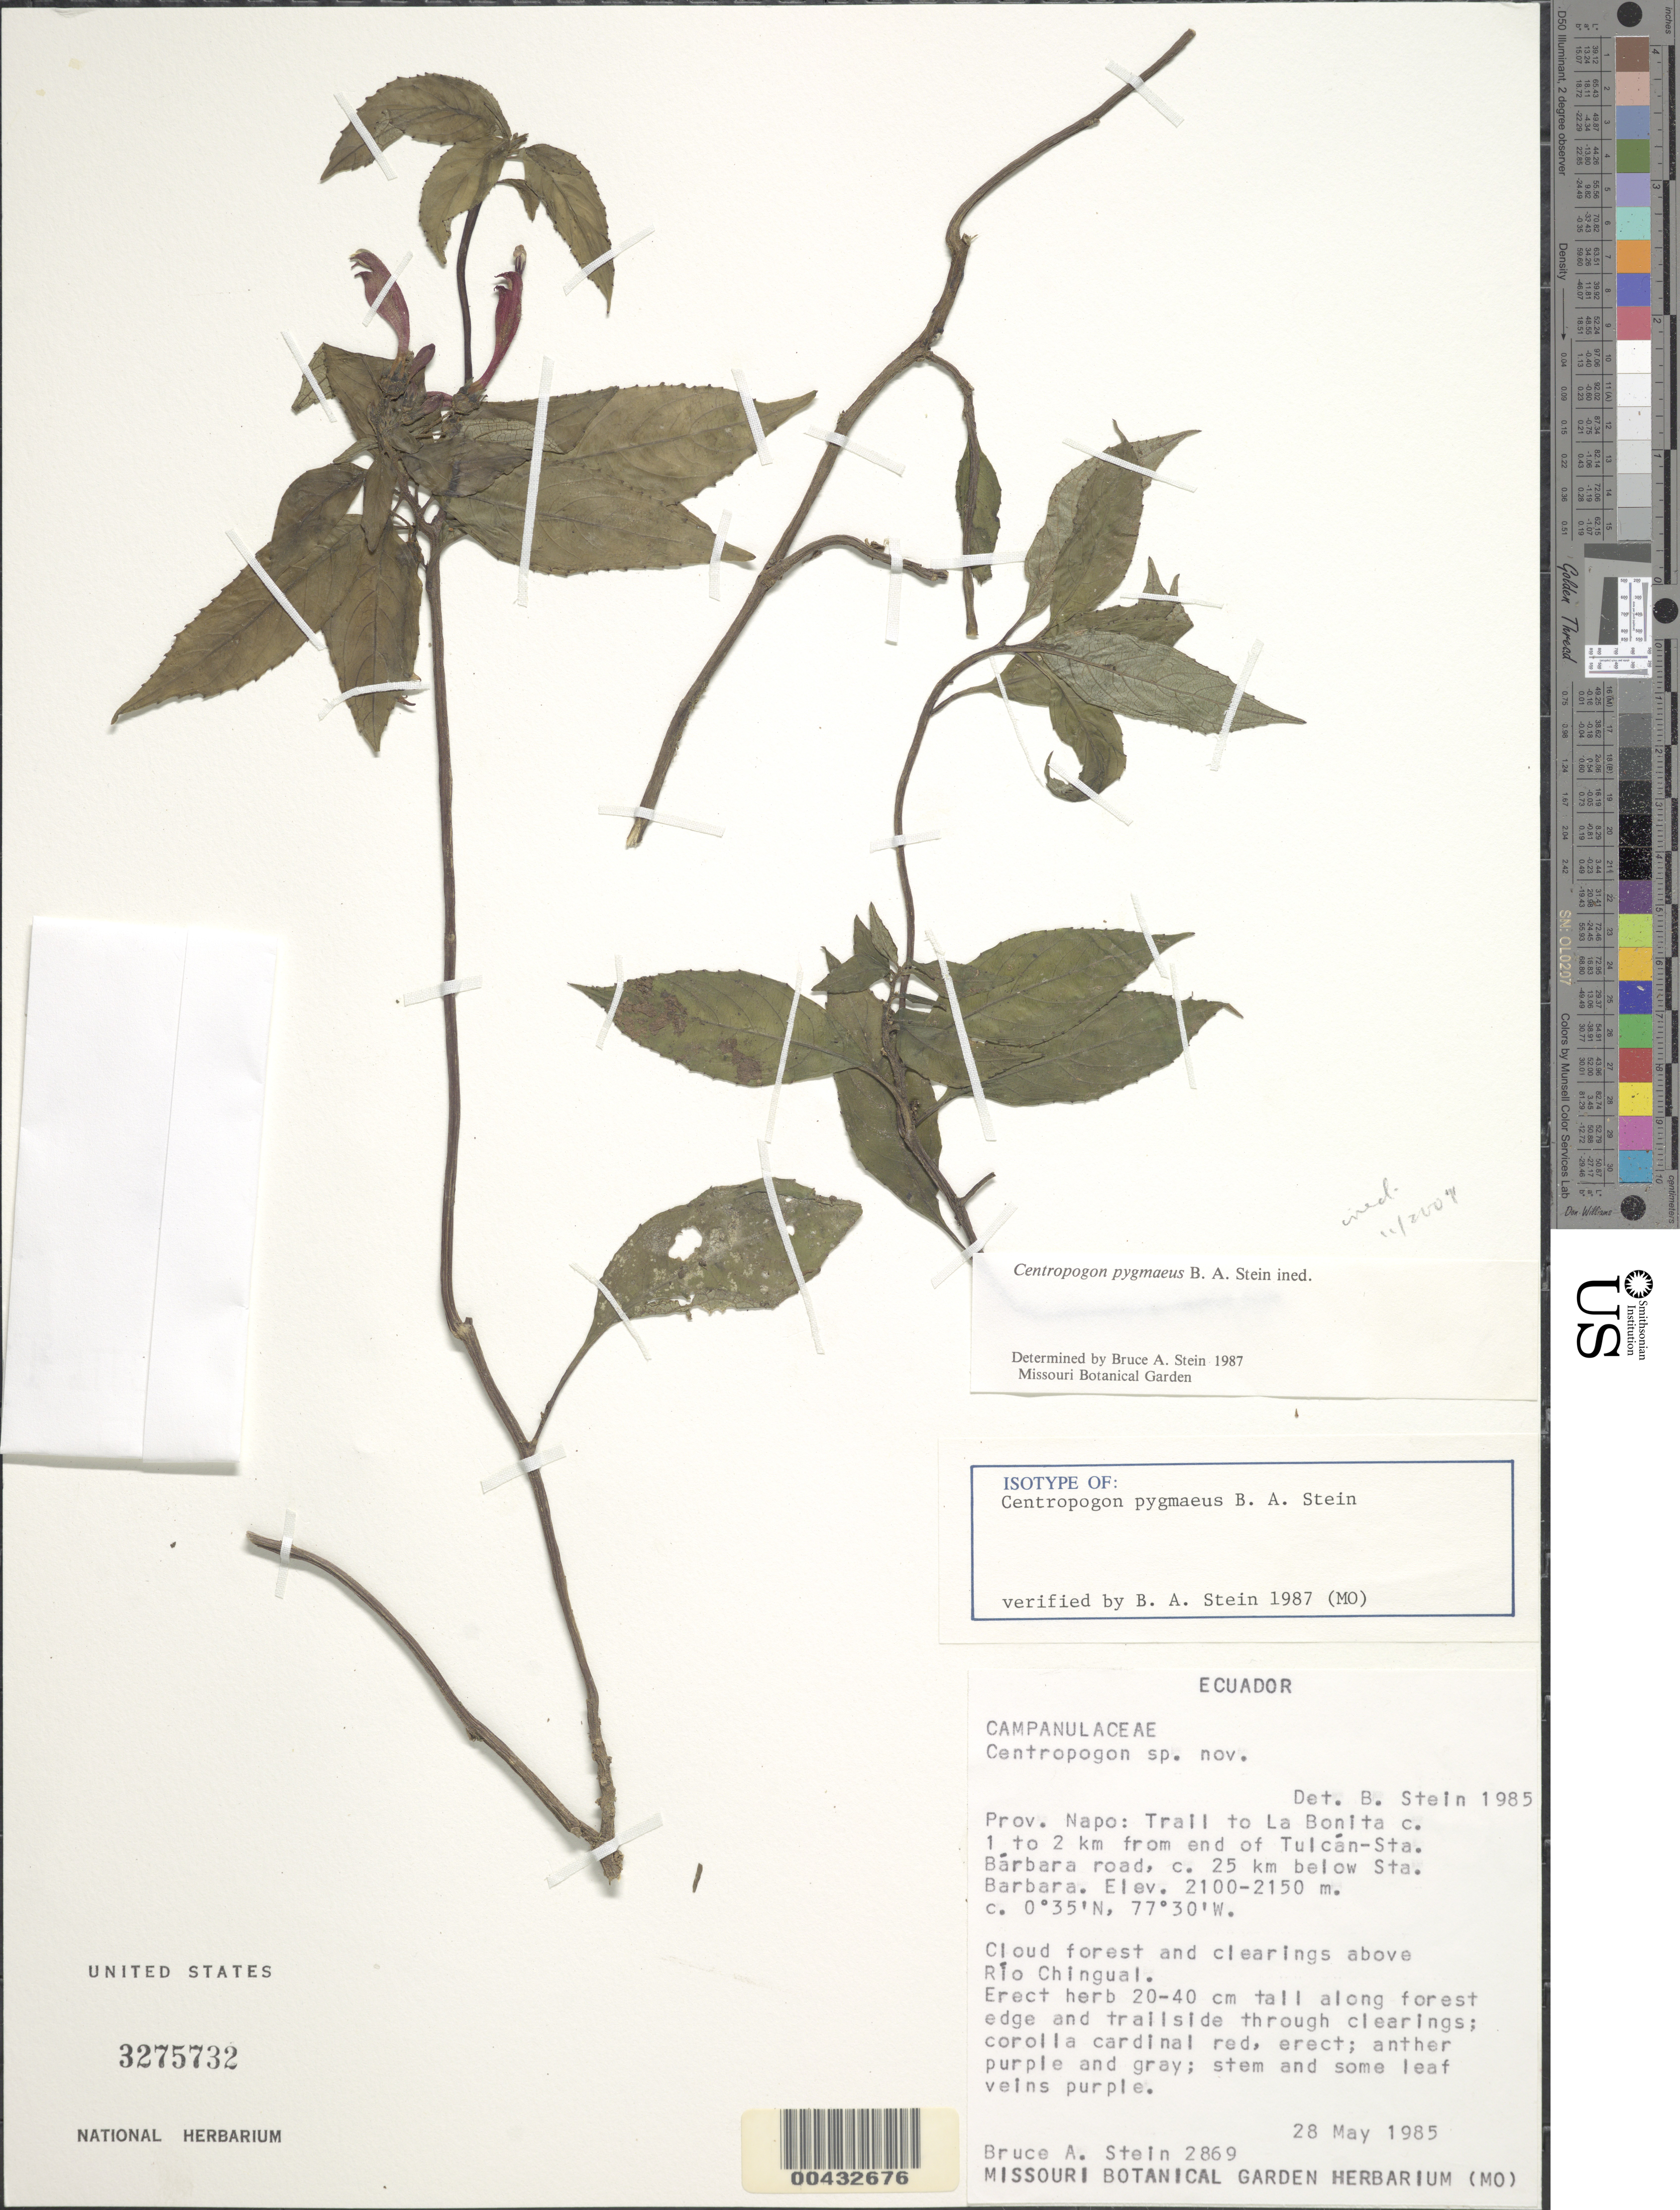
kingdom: Plantae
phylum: Tracheophyta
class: Magnoliopsida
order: Asterales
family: Campanulaceae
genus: Centropogon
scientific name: Centropogon sp.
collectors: B. A. Stein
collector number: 2869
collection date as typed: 28 May 1985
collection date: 1985-05-28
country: Ecuador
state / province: Napo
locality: Trail to La Bonita, ca. 1-2 km from end of Tulcan-Sta. Barbara Road, ca.25 km below Sta.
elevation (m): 2100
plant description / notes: Annotated as an isotype of Centropogon pygmaeus B.A. Stein, ined. Not a type, name never published.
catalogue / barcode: US 3275732